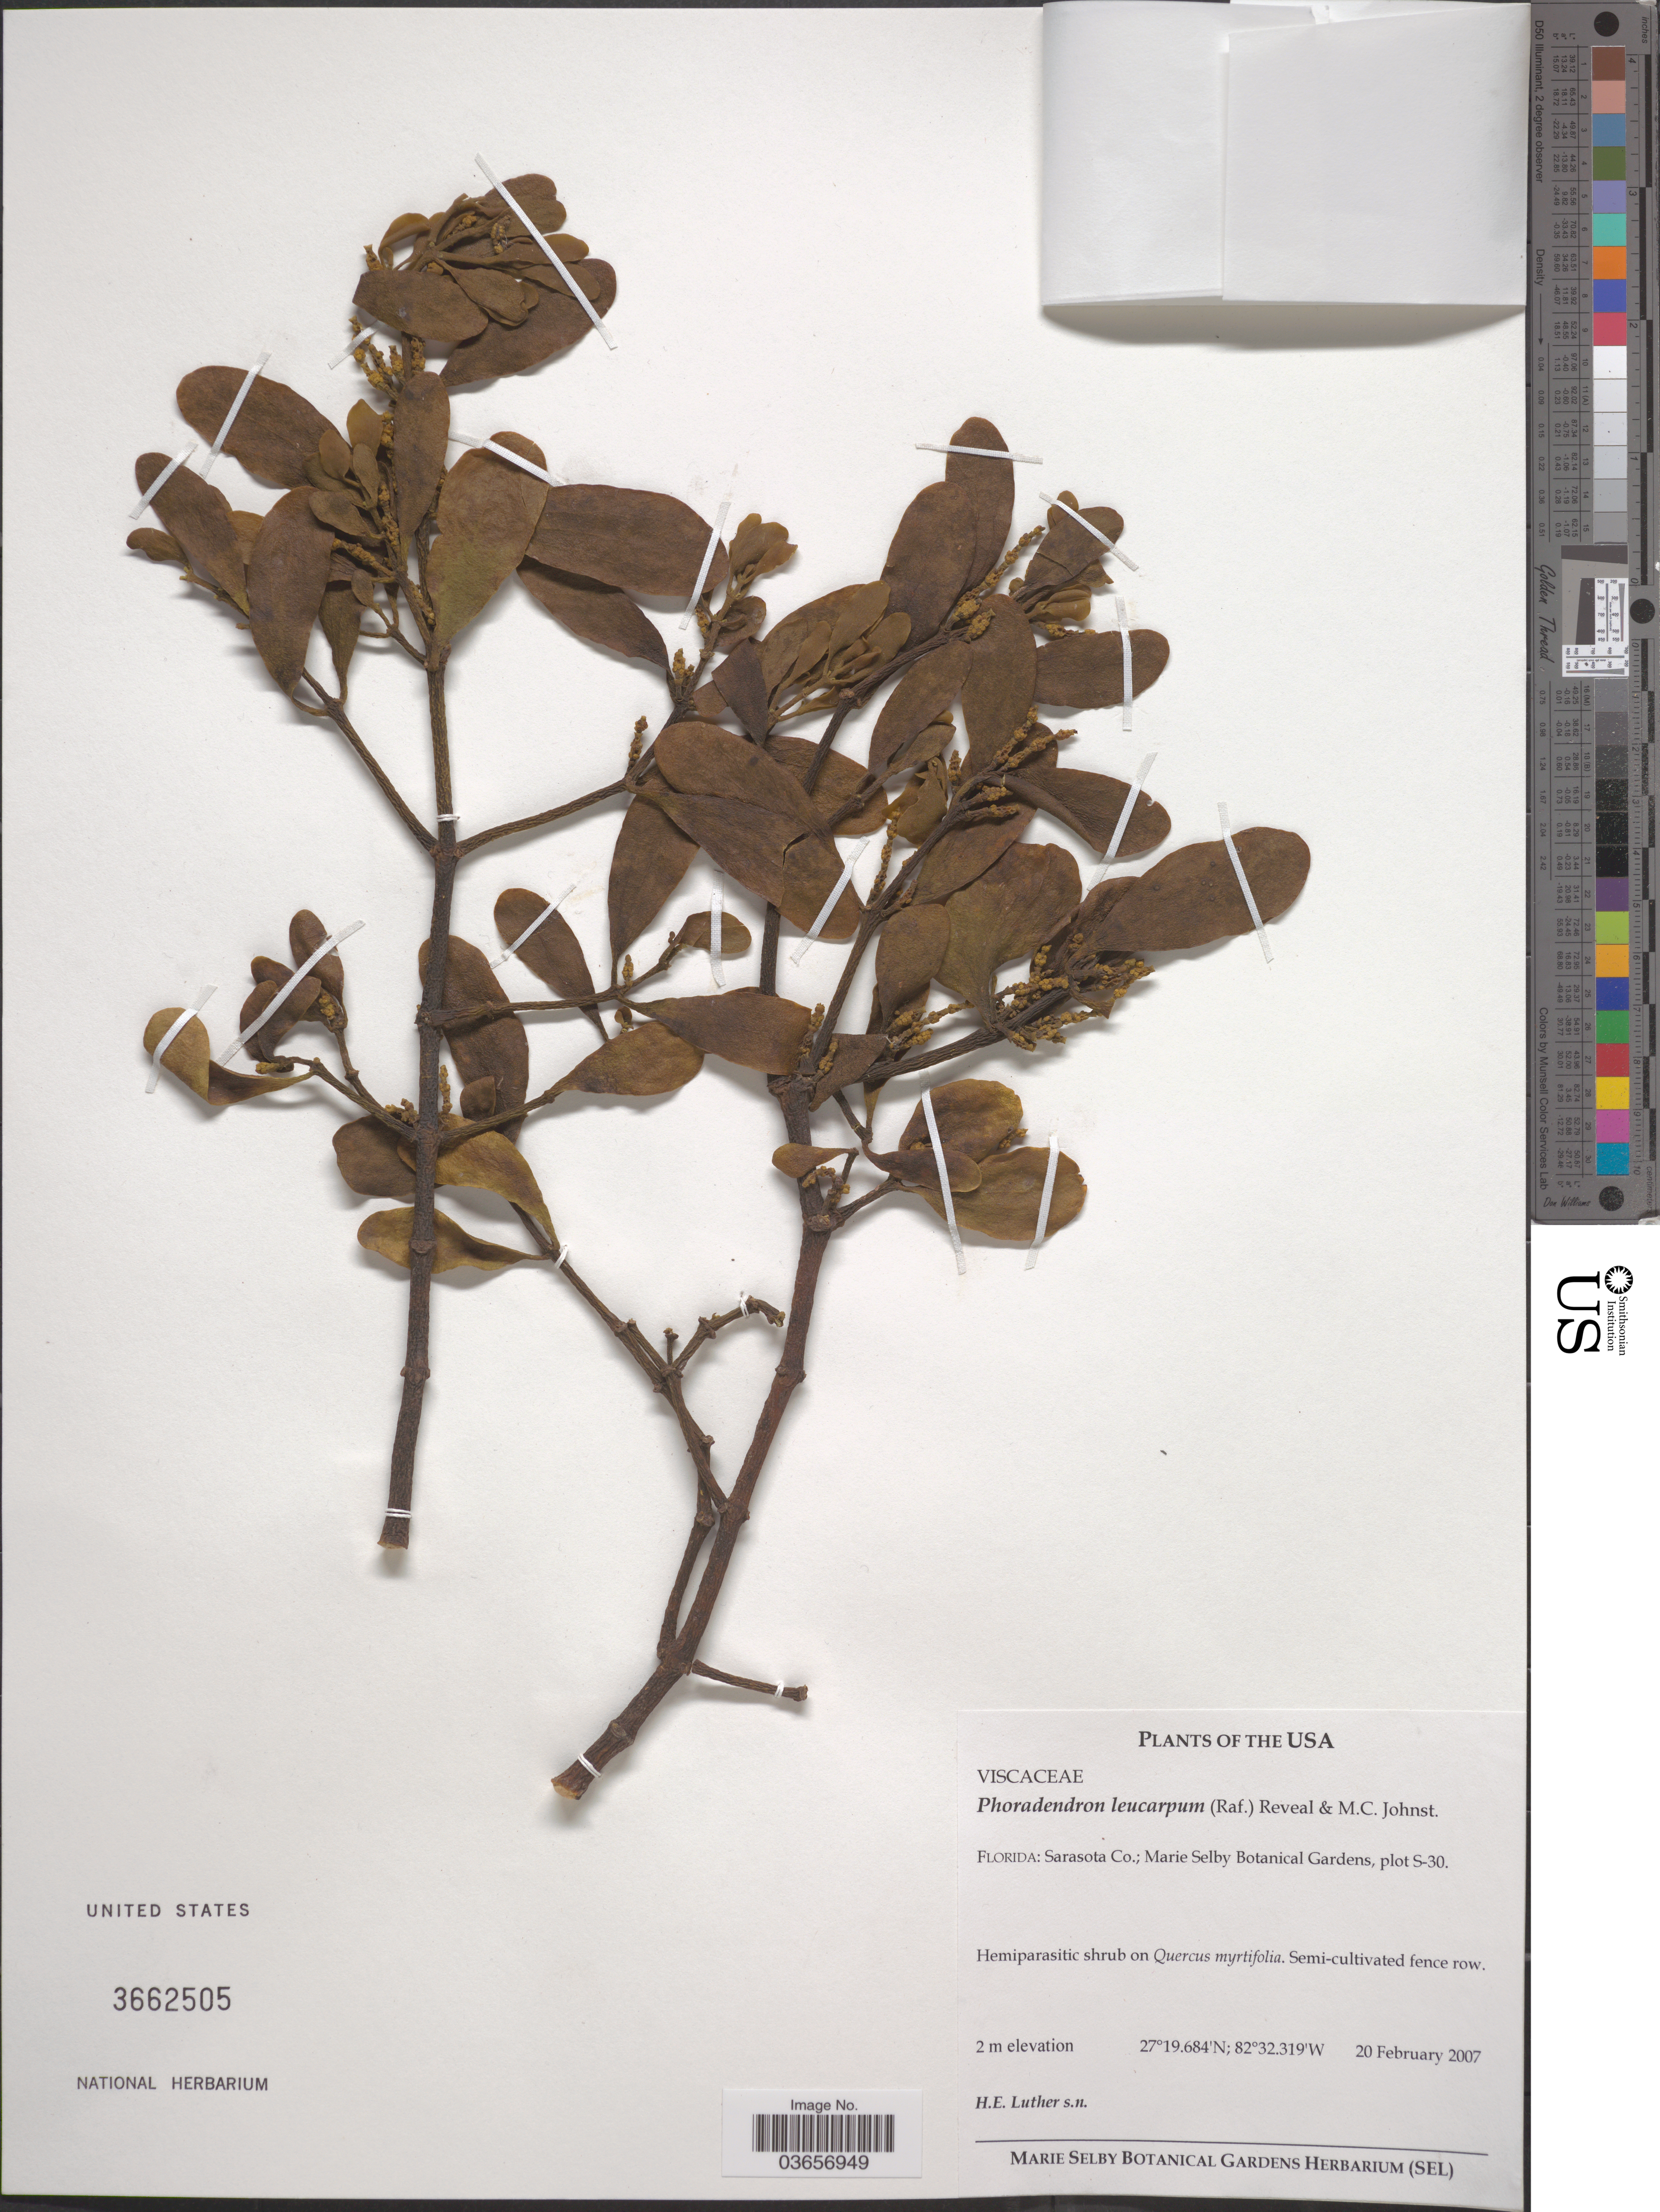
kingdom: Plantae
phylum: Tracheophyta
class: Magnoliopsida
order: Santalales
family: Viscaceae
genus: Phoradendron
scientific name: Phoradendron leucarpum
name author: (Raf.) Reveal & M.C. Johnst.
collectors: Hans E. Luther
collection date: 2007-02-20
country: United States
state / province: Florida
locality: Sarasota Co.; Marie Selby Botanical Gardens, plot S-30.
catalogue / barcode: US 3662505